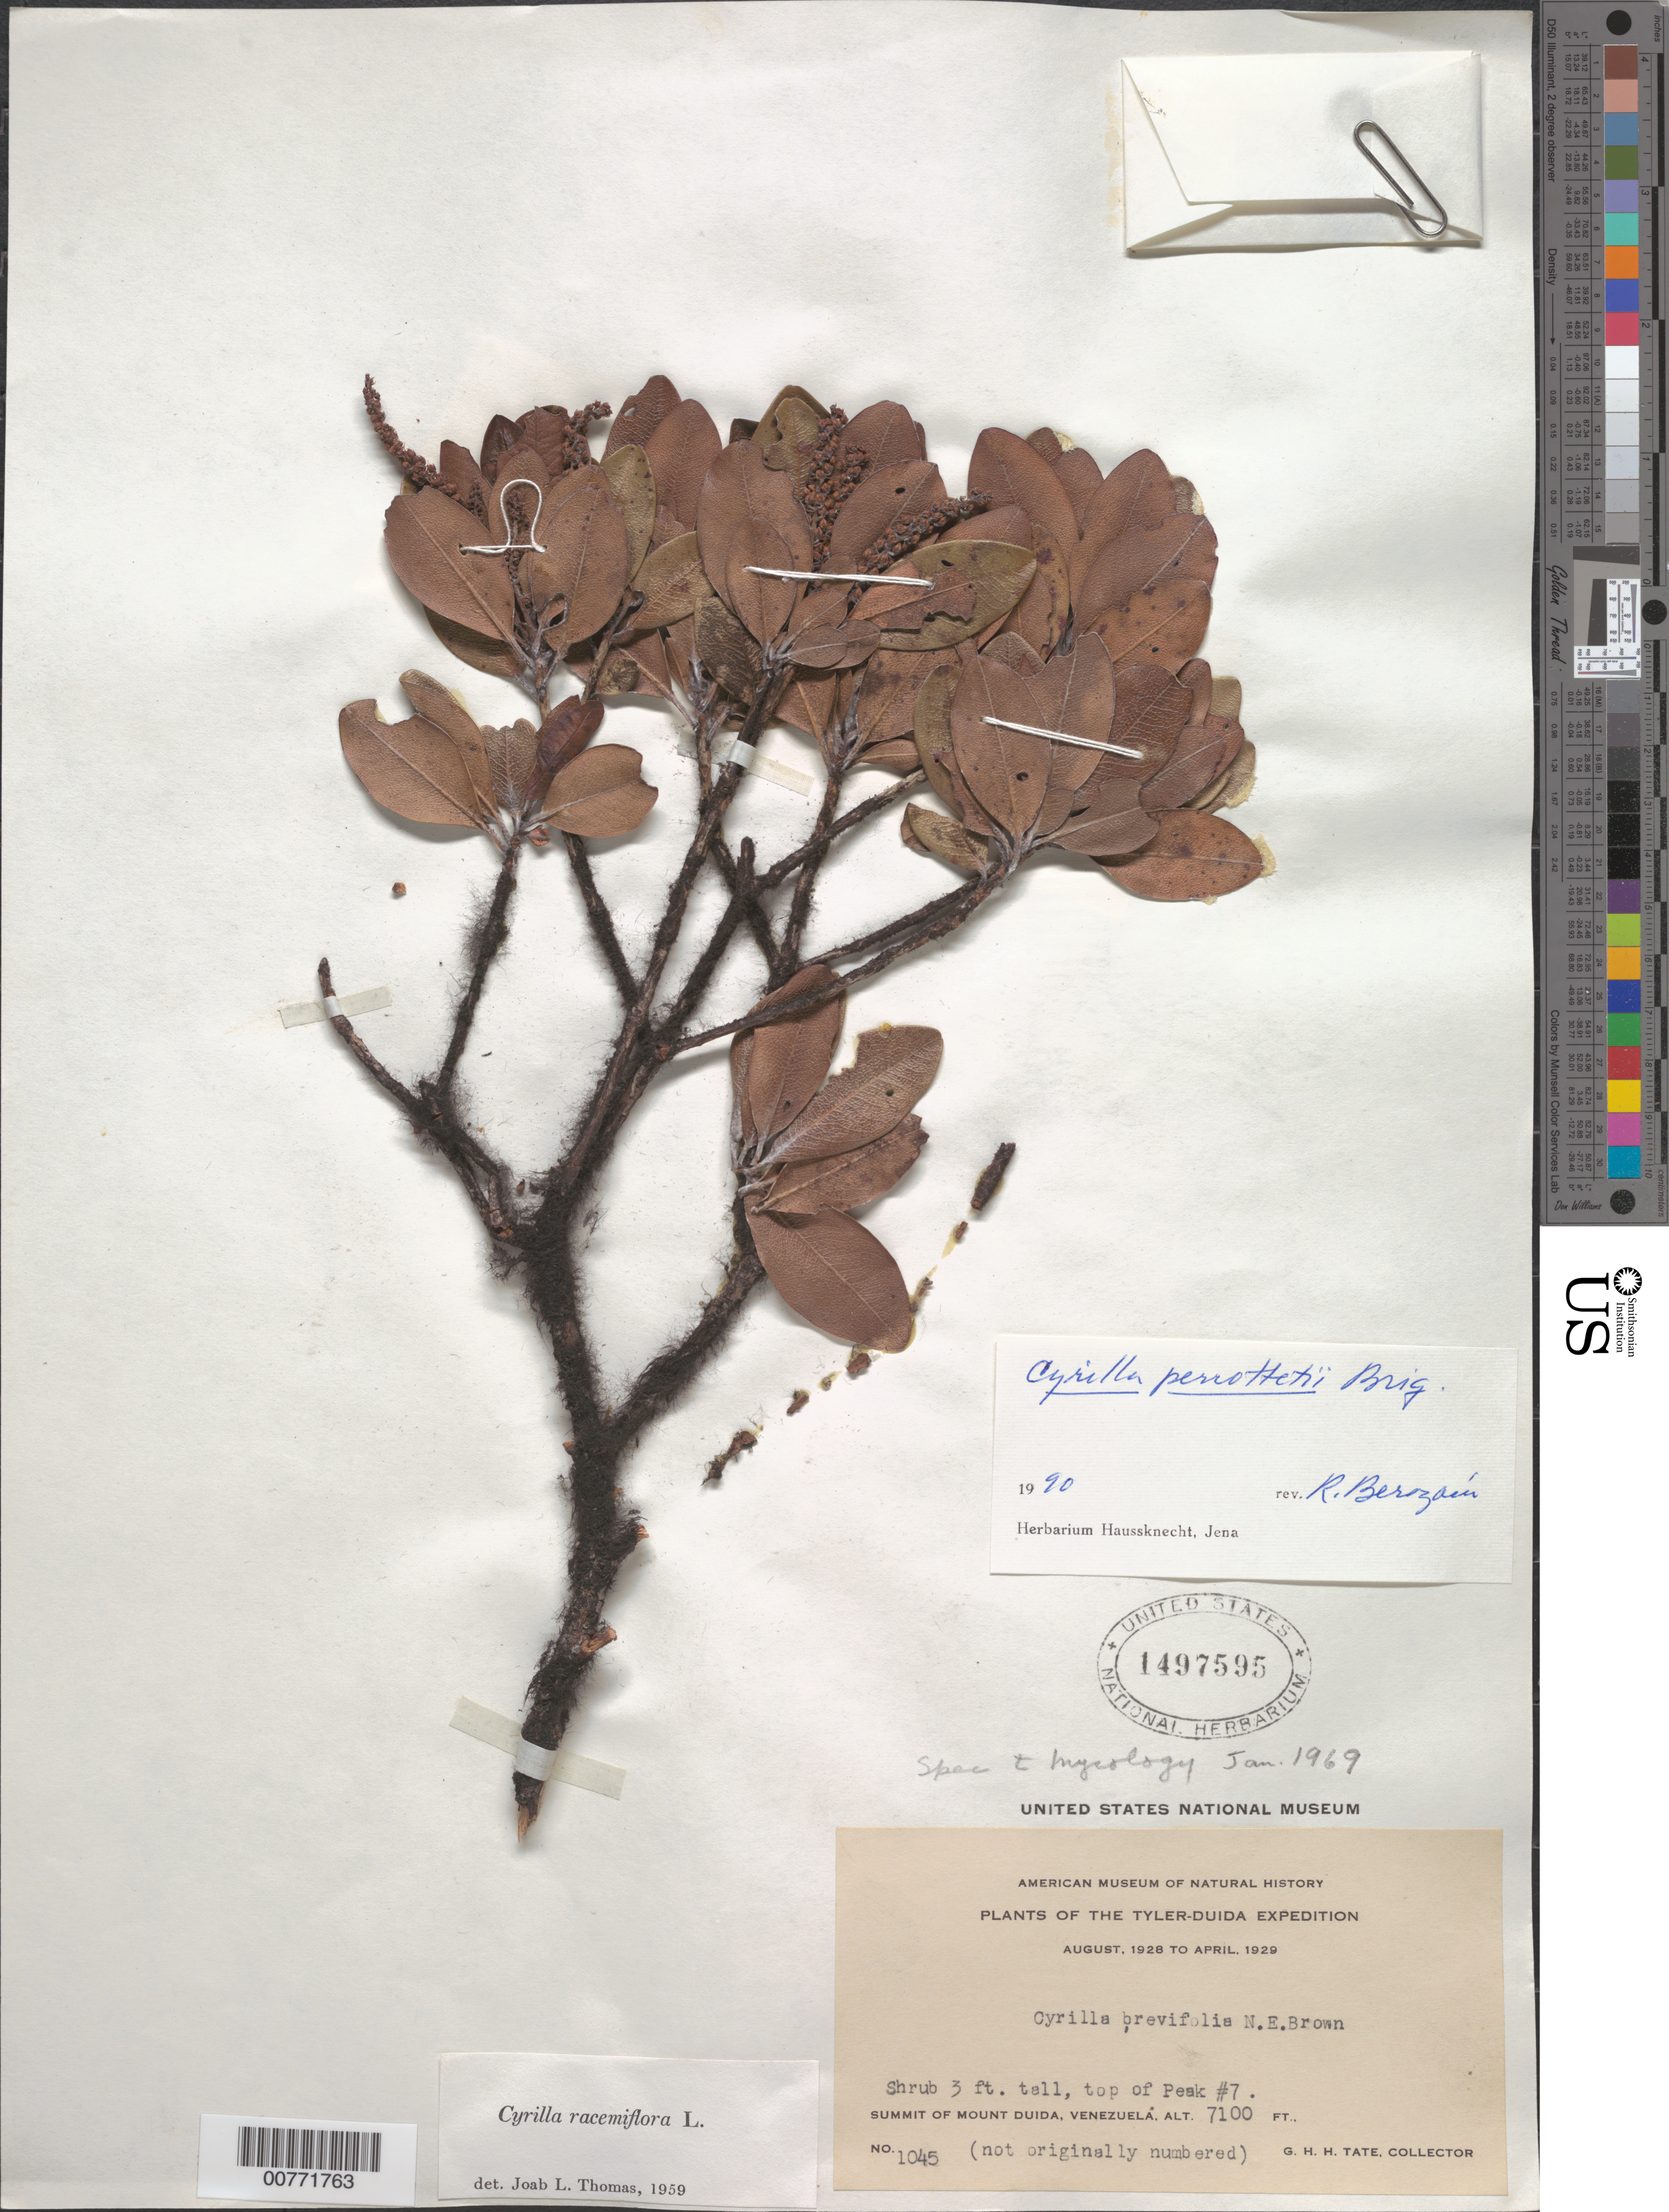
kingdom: Plantae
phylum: Tracheophyta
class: Magnoliopsida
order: Ericales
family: Cyrillaceae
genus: Cyrilla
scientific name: Cyrilla perrottetii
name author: Briq.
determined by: Berozain, R.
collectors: G. H. H.Tate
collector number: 1045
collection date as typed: Aug-28 to Apr-29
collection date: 1928-08/1929-04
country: Venezuela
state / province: Amazonas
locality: Mount Duida, summit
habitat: Top of Peak #7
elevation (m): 2164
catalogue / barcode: US 1497595